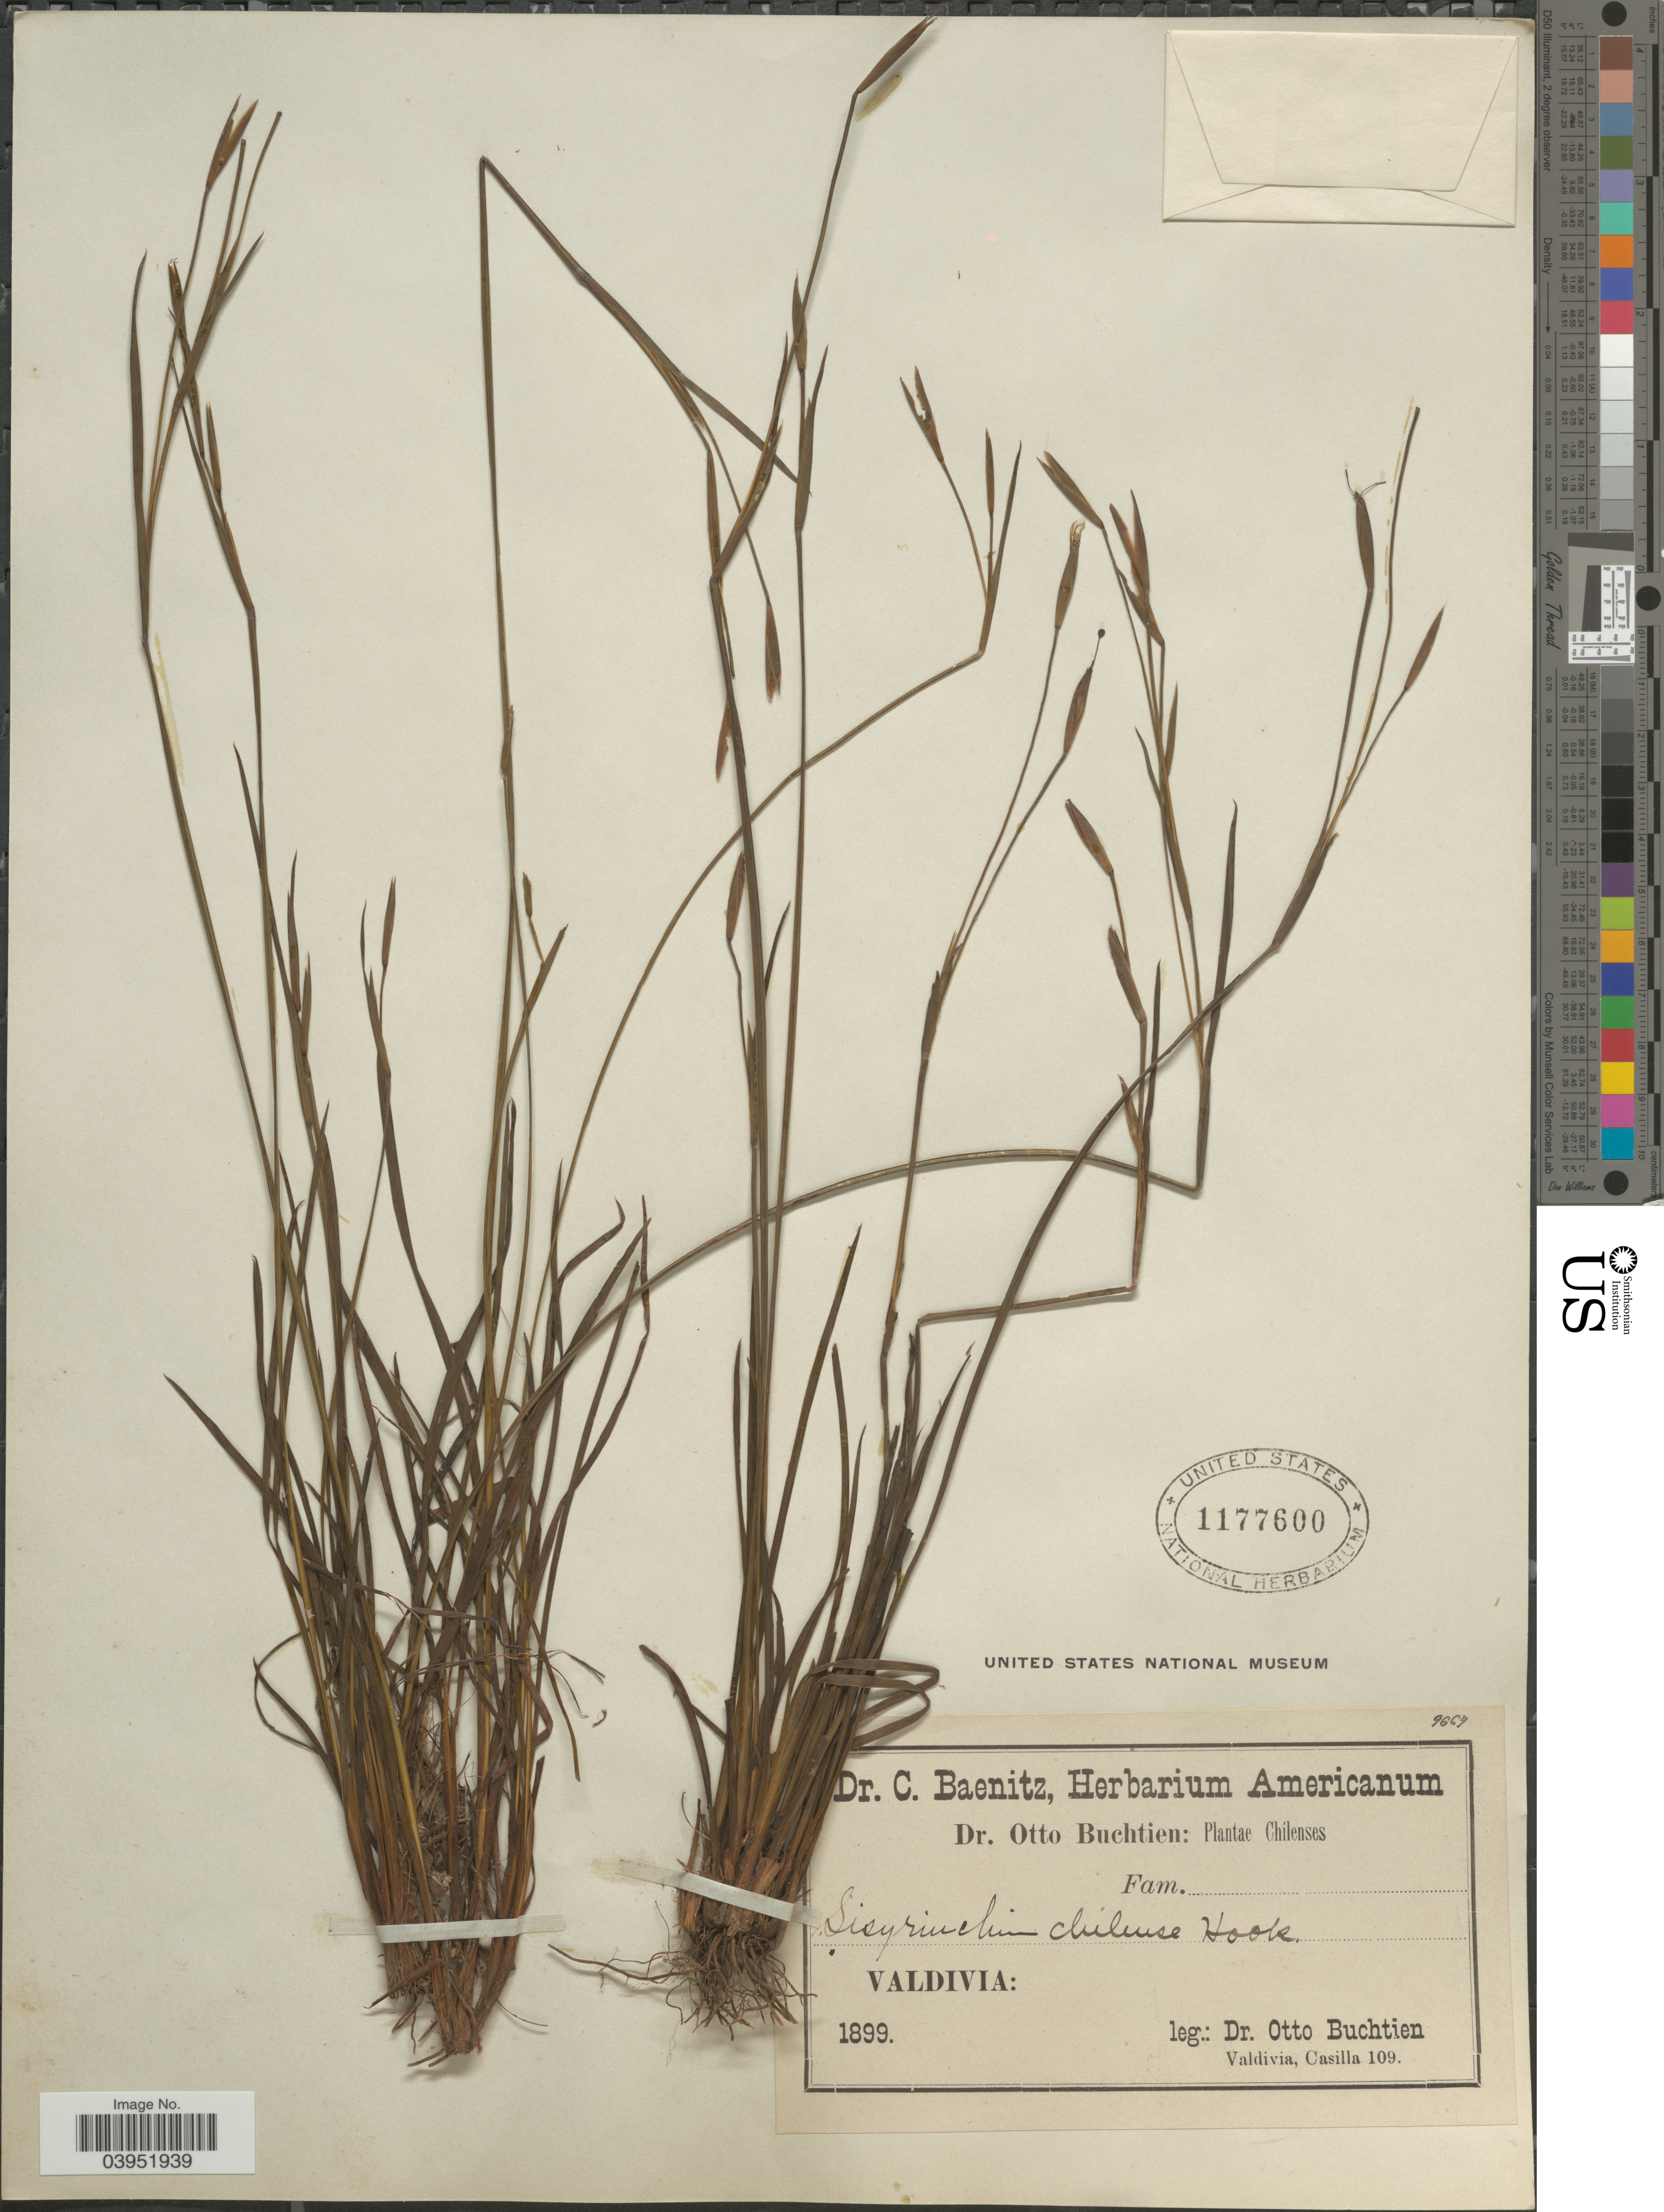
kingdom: Plantae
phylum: Tracheophyta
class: Liliopsida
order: Asparagales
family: Iridaceae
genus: Sisyrinchium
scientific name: Sisyrinchium chilense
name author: Hook.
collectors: O. Buchtien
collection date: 1899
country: Chile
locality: Valdivia.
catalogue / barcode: US 1177600